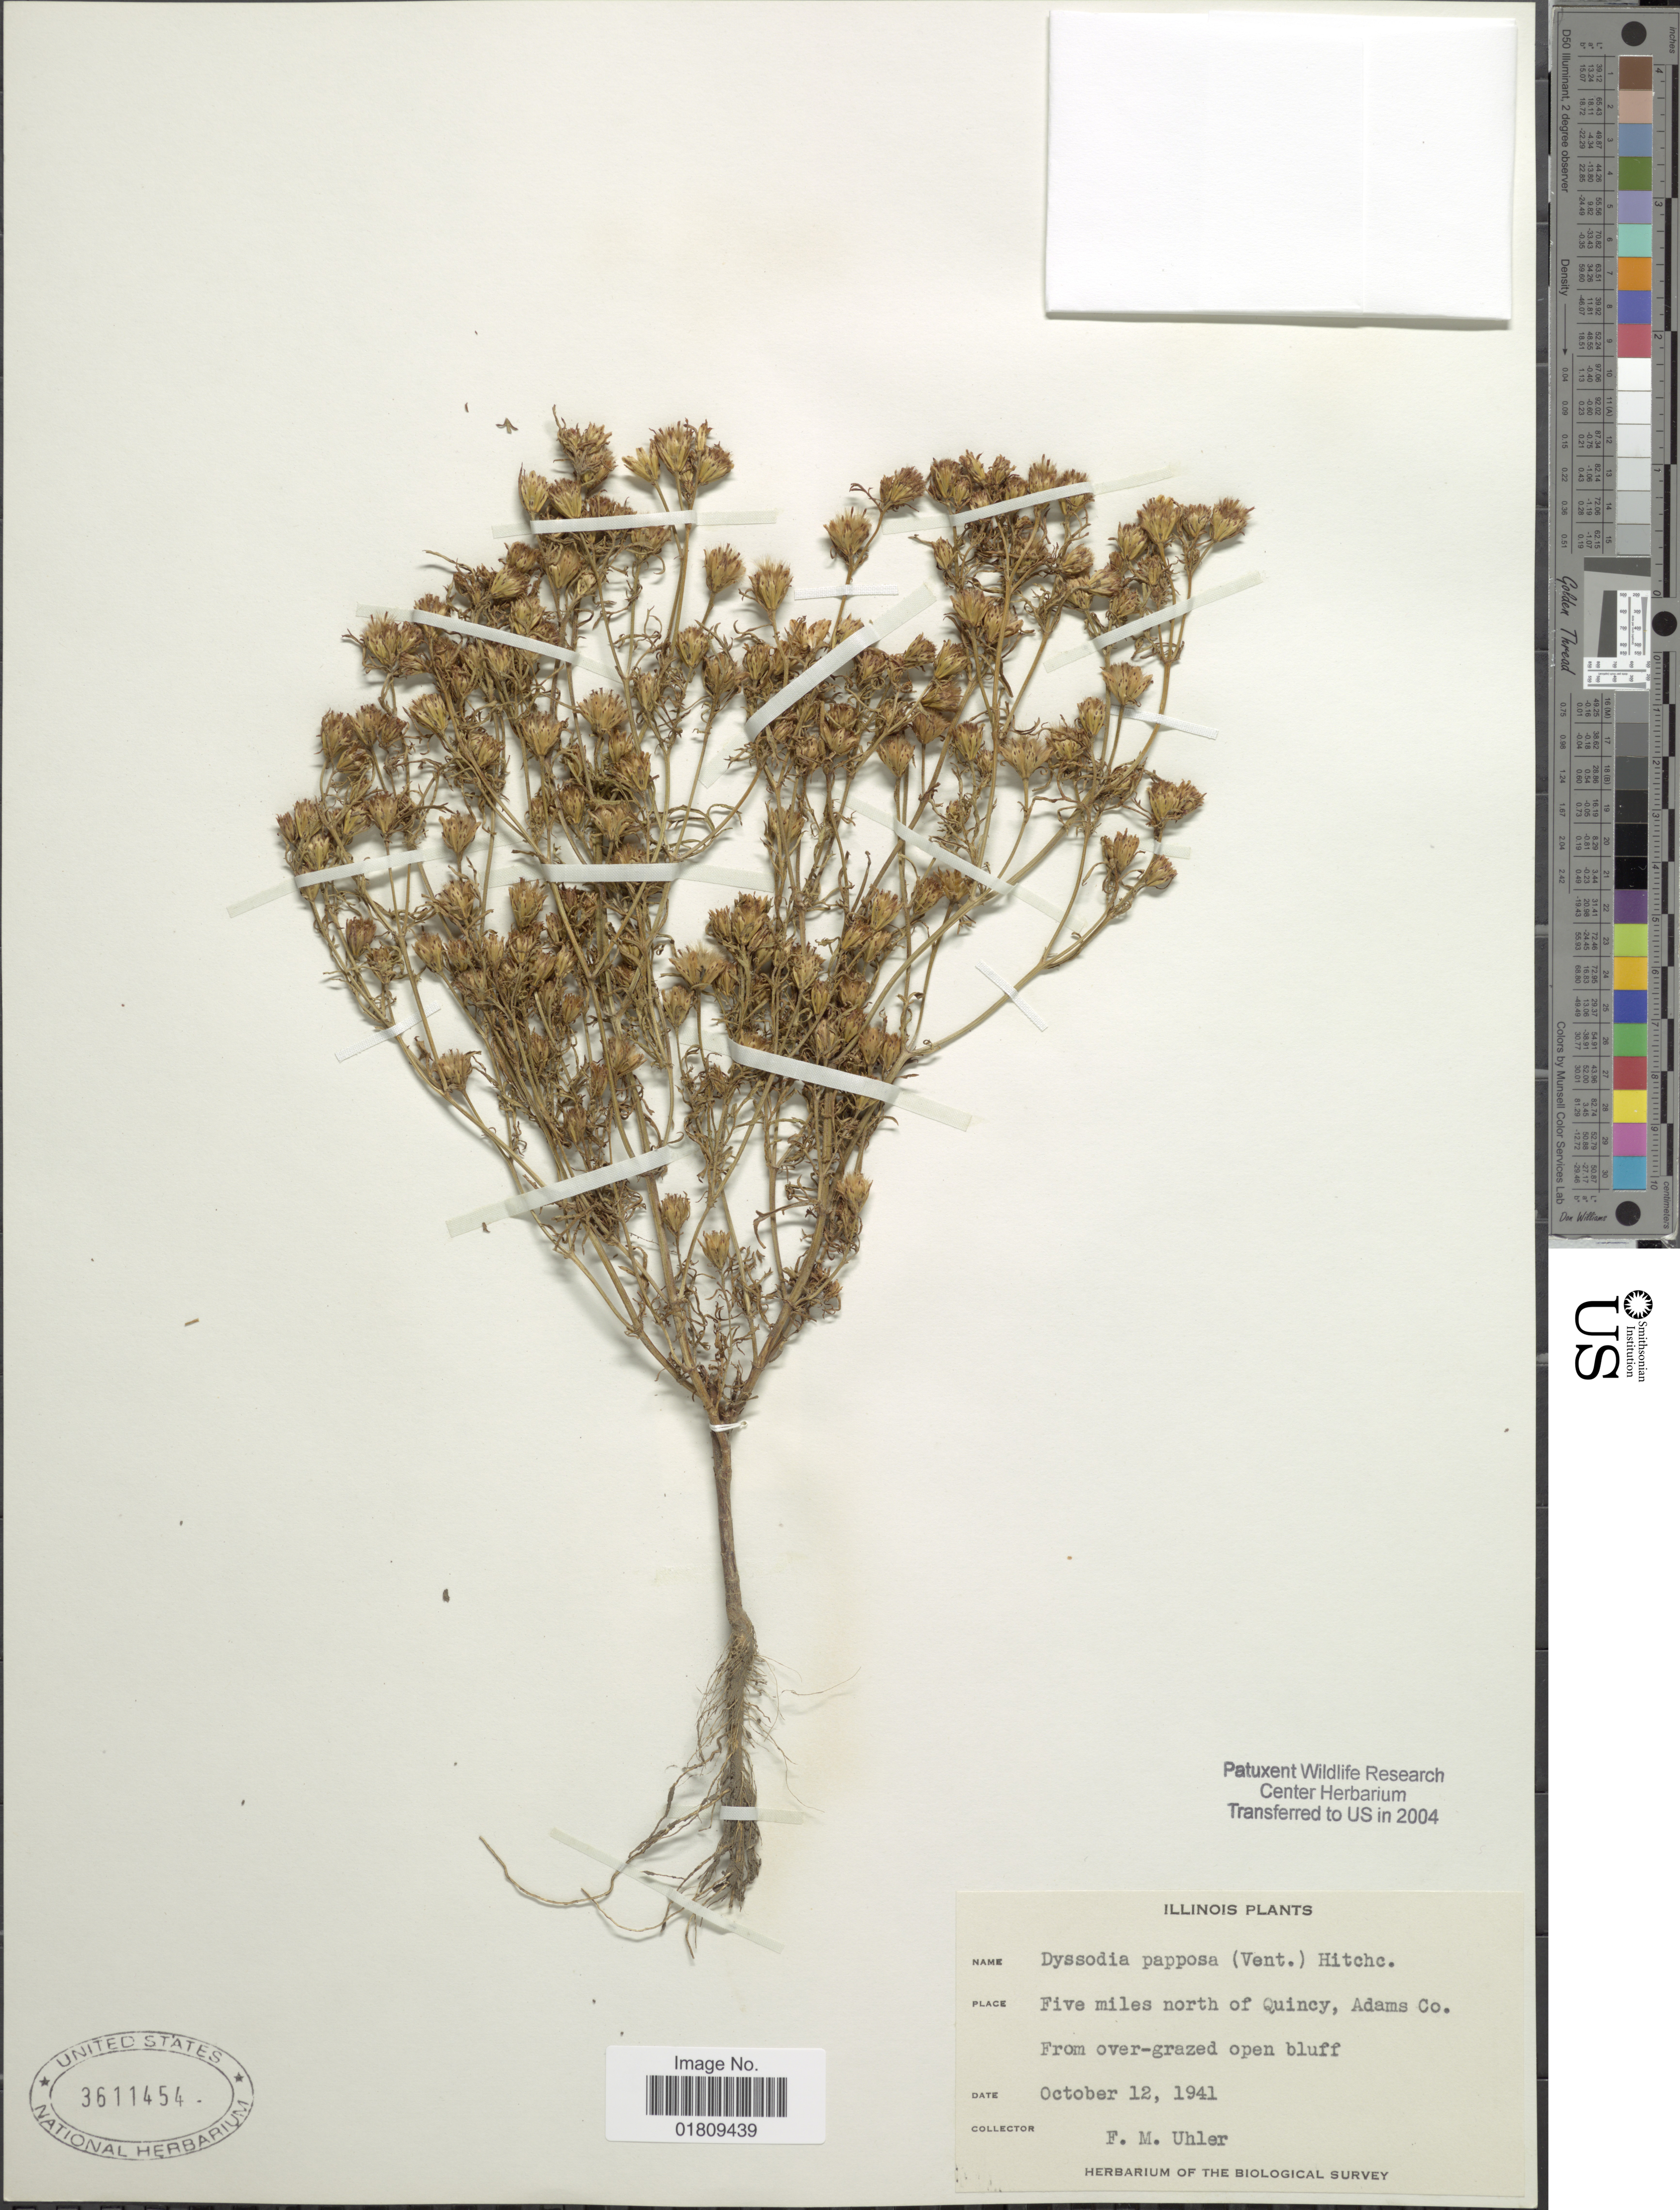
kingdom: Plantae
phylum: Tracheophyta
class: Magnoliopsida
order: Asterales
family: Asteraceae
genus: Dyssodia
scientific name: Dyssodia papposa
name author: (Vent.) Hitchc.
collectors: F. M. Uhler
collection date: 1941-10-12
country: United States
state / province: Illinois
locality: Five miles north of Quincy, Adams Co., from over-grazed open bluff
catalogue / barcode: US 3611454